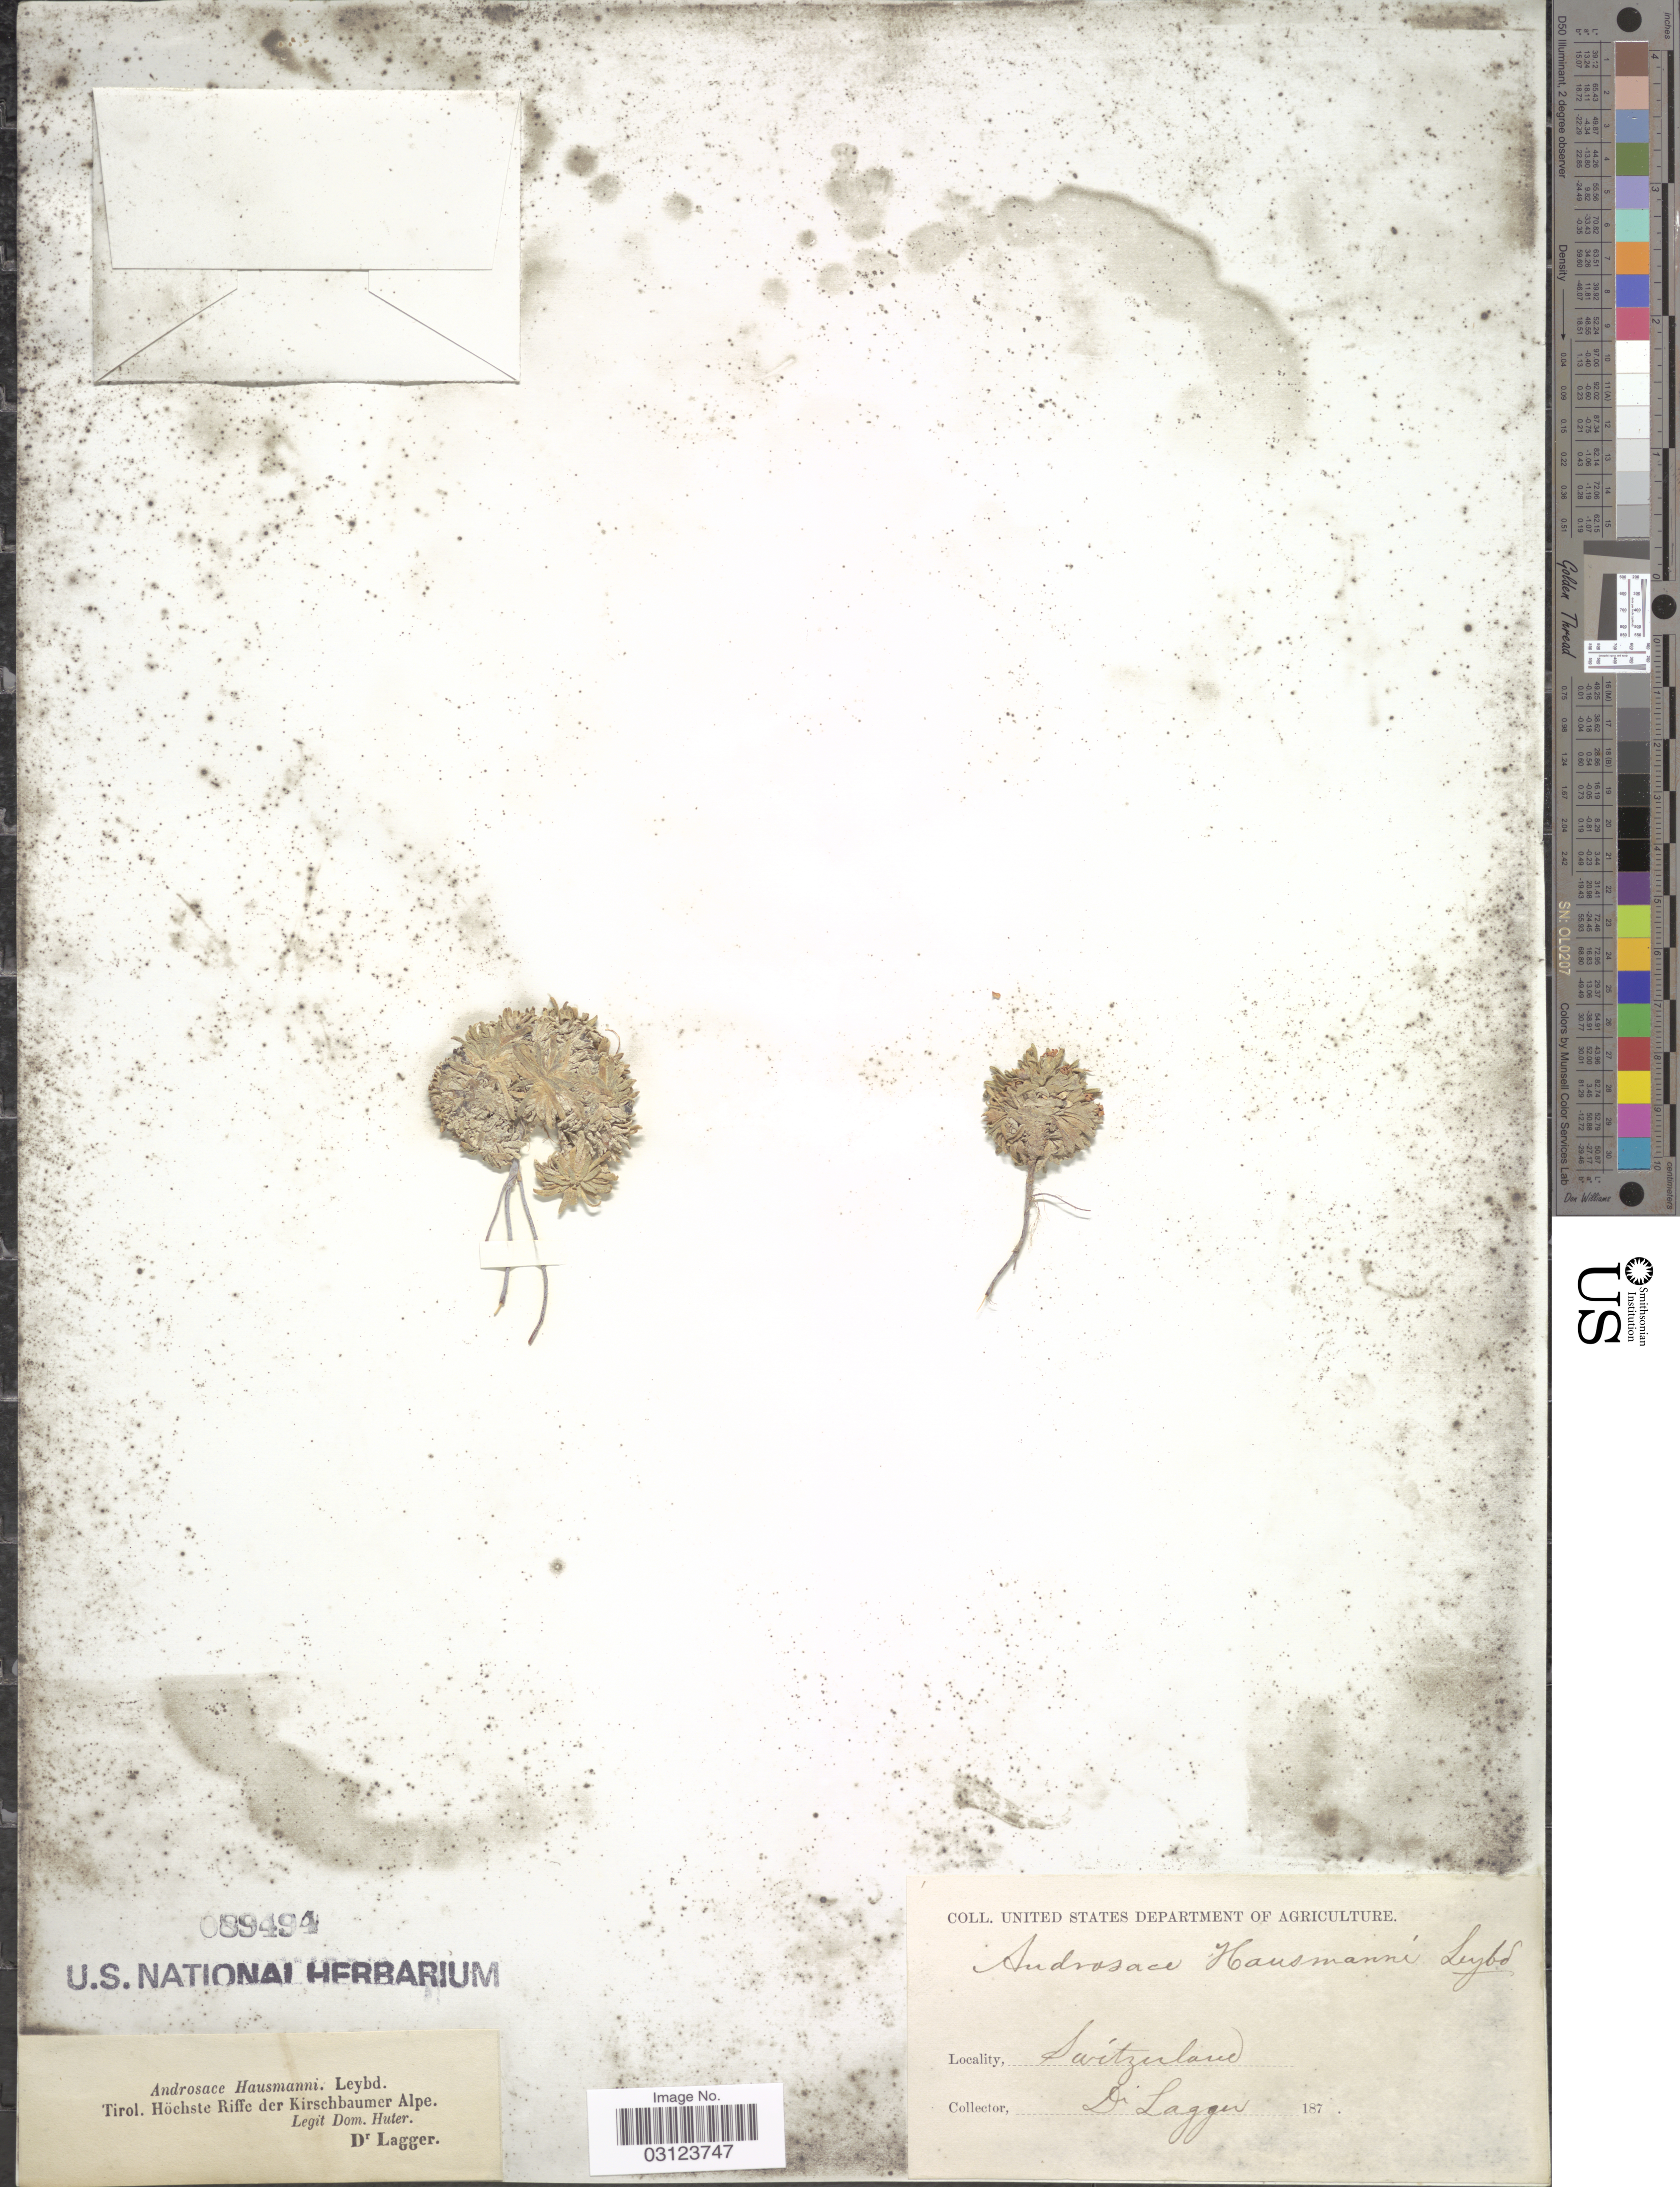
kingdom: Plantae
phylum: Tracheophyta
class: Magnoliopsida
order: Ericales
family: Primulaceae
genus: Androsace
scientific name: Androsace hausmannii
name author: Leyb.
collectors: D. Huter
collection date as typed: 187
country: Switzerland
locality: Tirol. Höchste Riffe der Kirschbaumer Alpe.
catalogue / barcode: US 89494